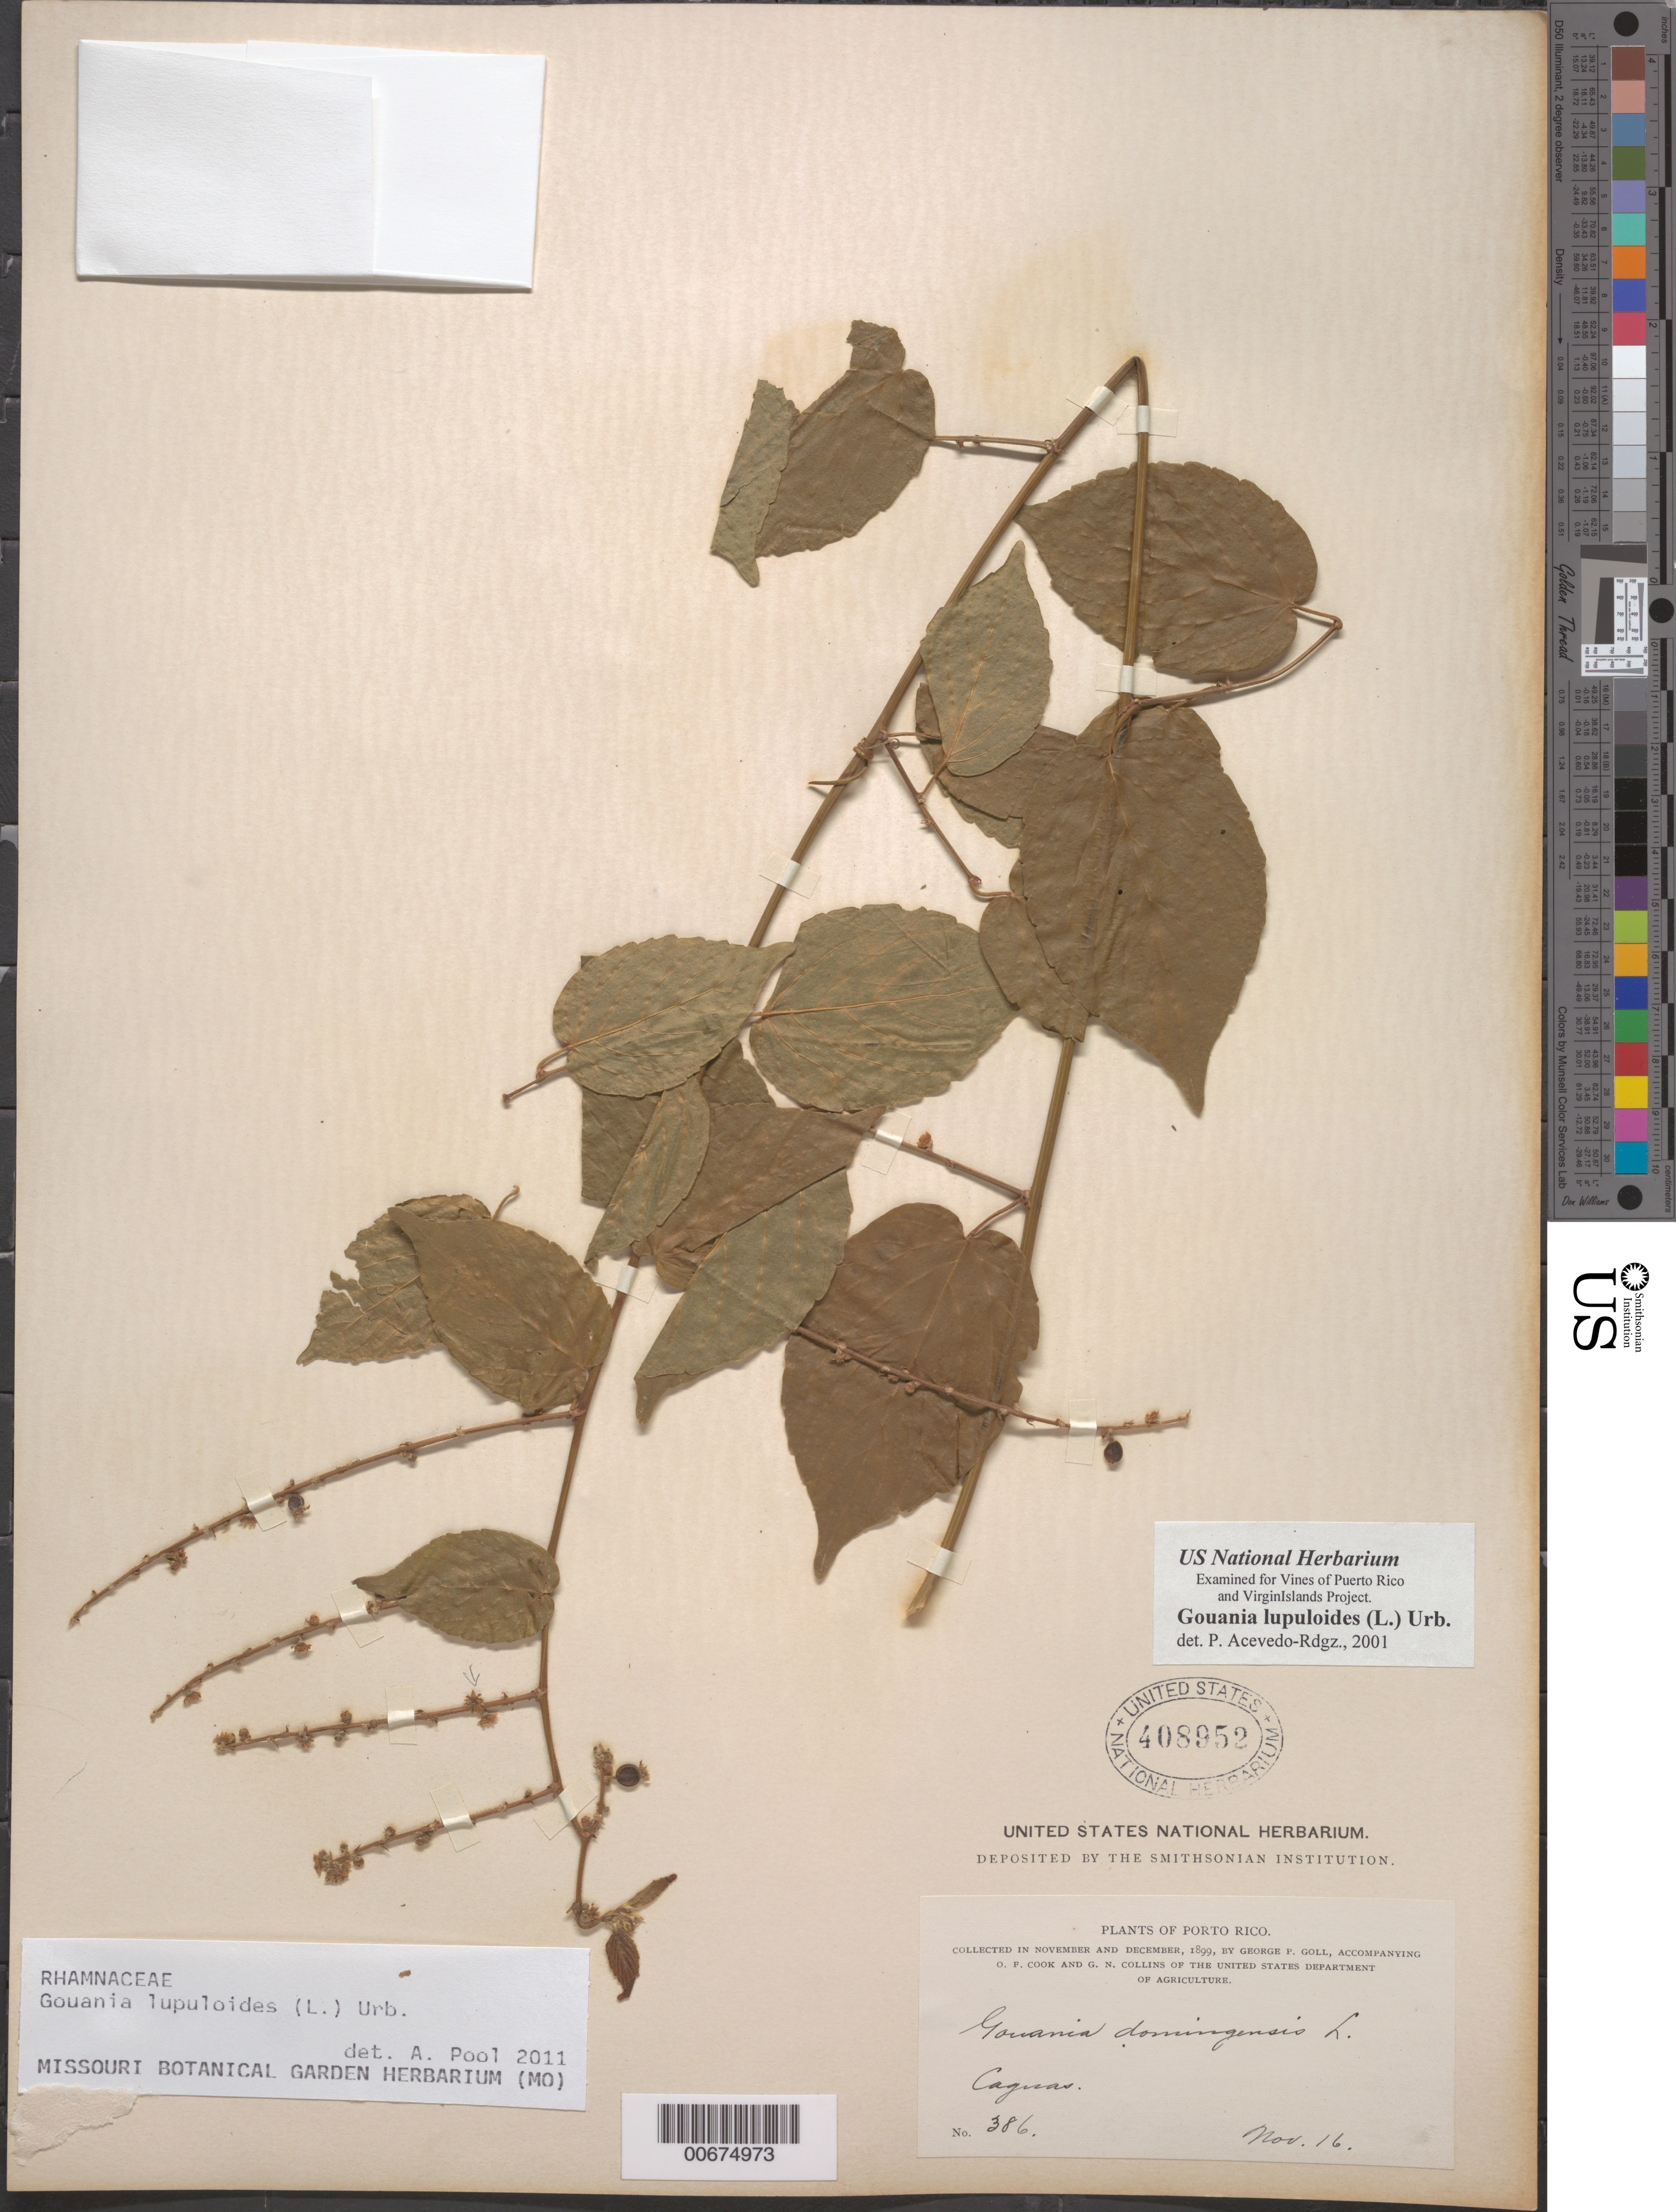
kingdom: Plantae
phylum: Tracheophyta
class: Magnoliopsida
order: Rosales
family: Rhamnaceae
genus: Gouania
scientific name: Gouania lupuloides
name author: (L.) Urb.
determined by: Pool, A., (MO), Missouri Botanical Garden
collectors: G. Goll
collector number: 386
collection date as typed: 16 Nov 1899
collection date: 1899-11-16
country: Puerto Rico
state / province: Caguas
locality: Caguas.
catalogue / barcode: US 408952